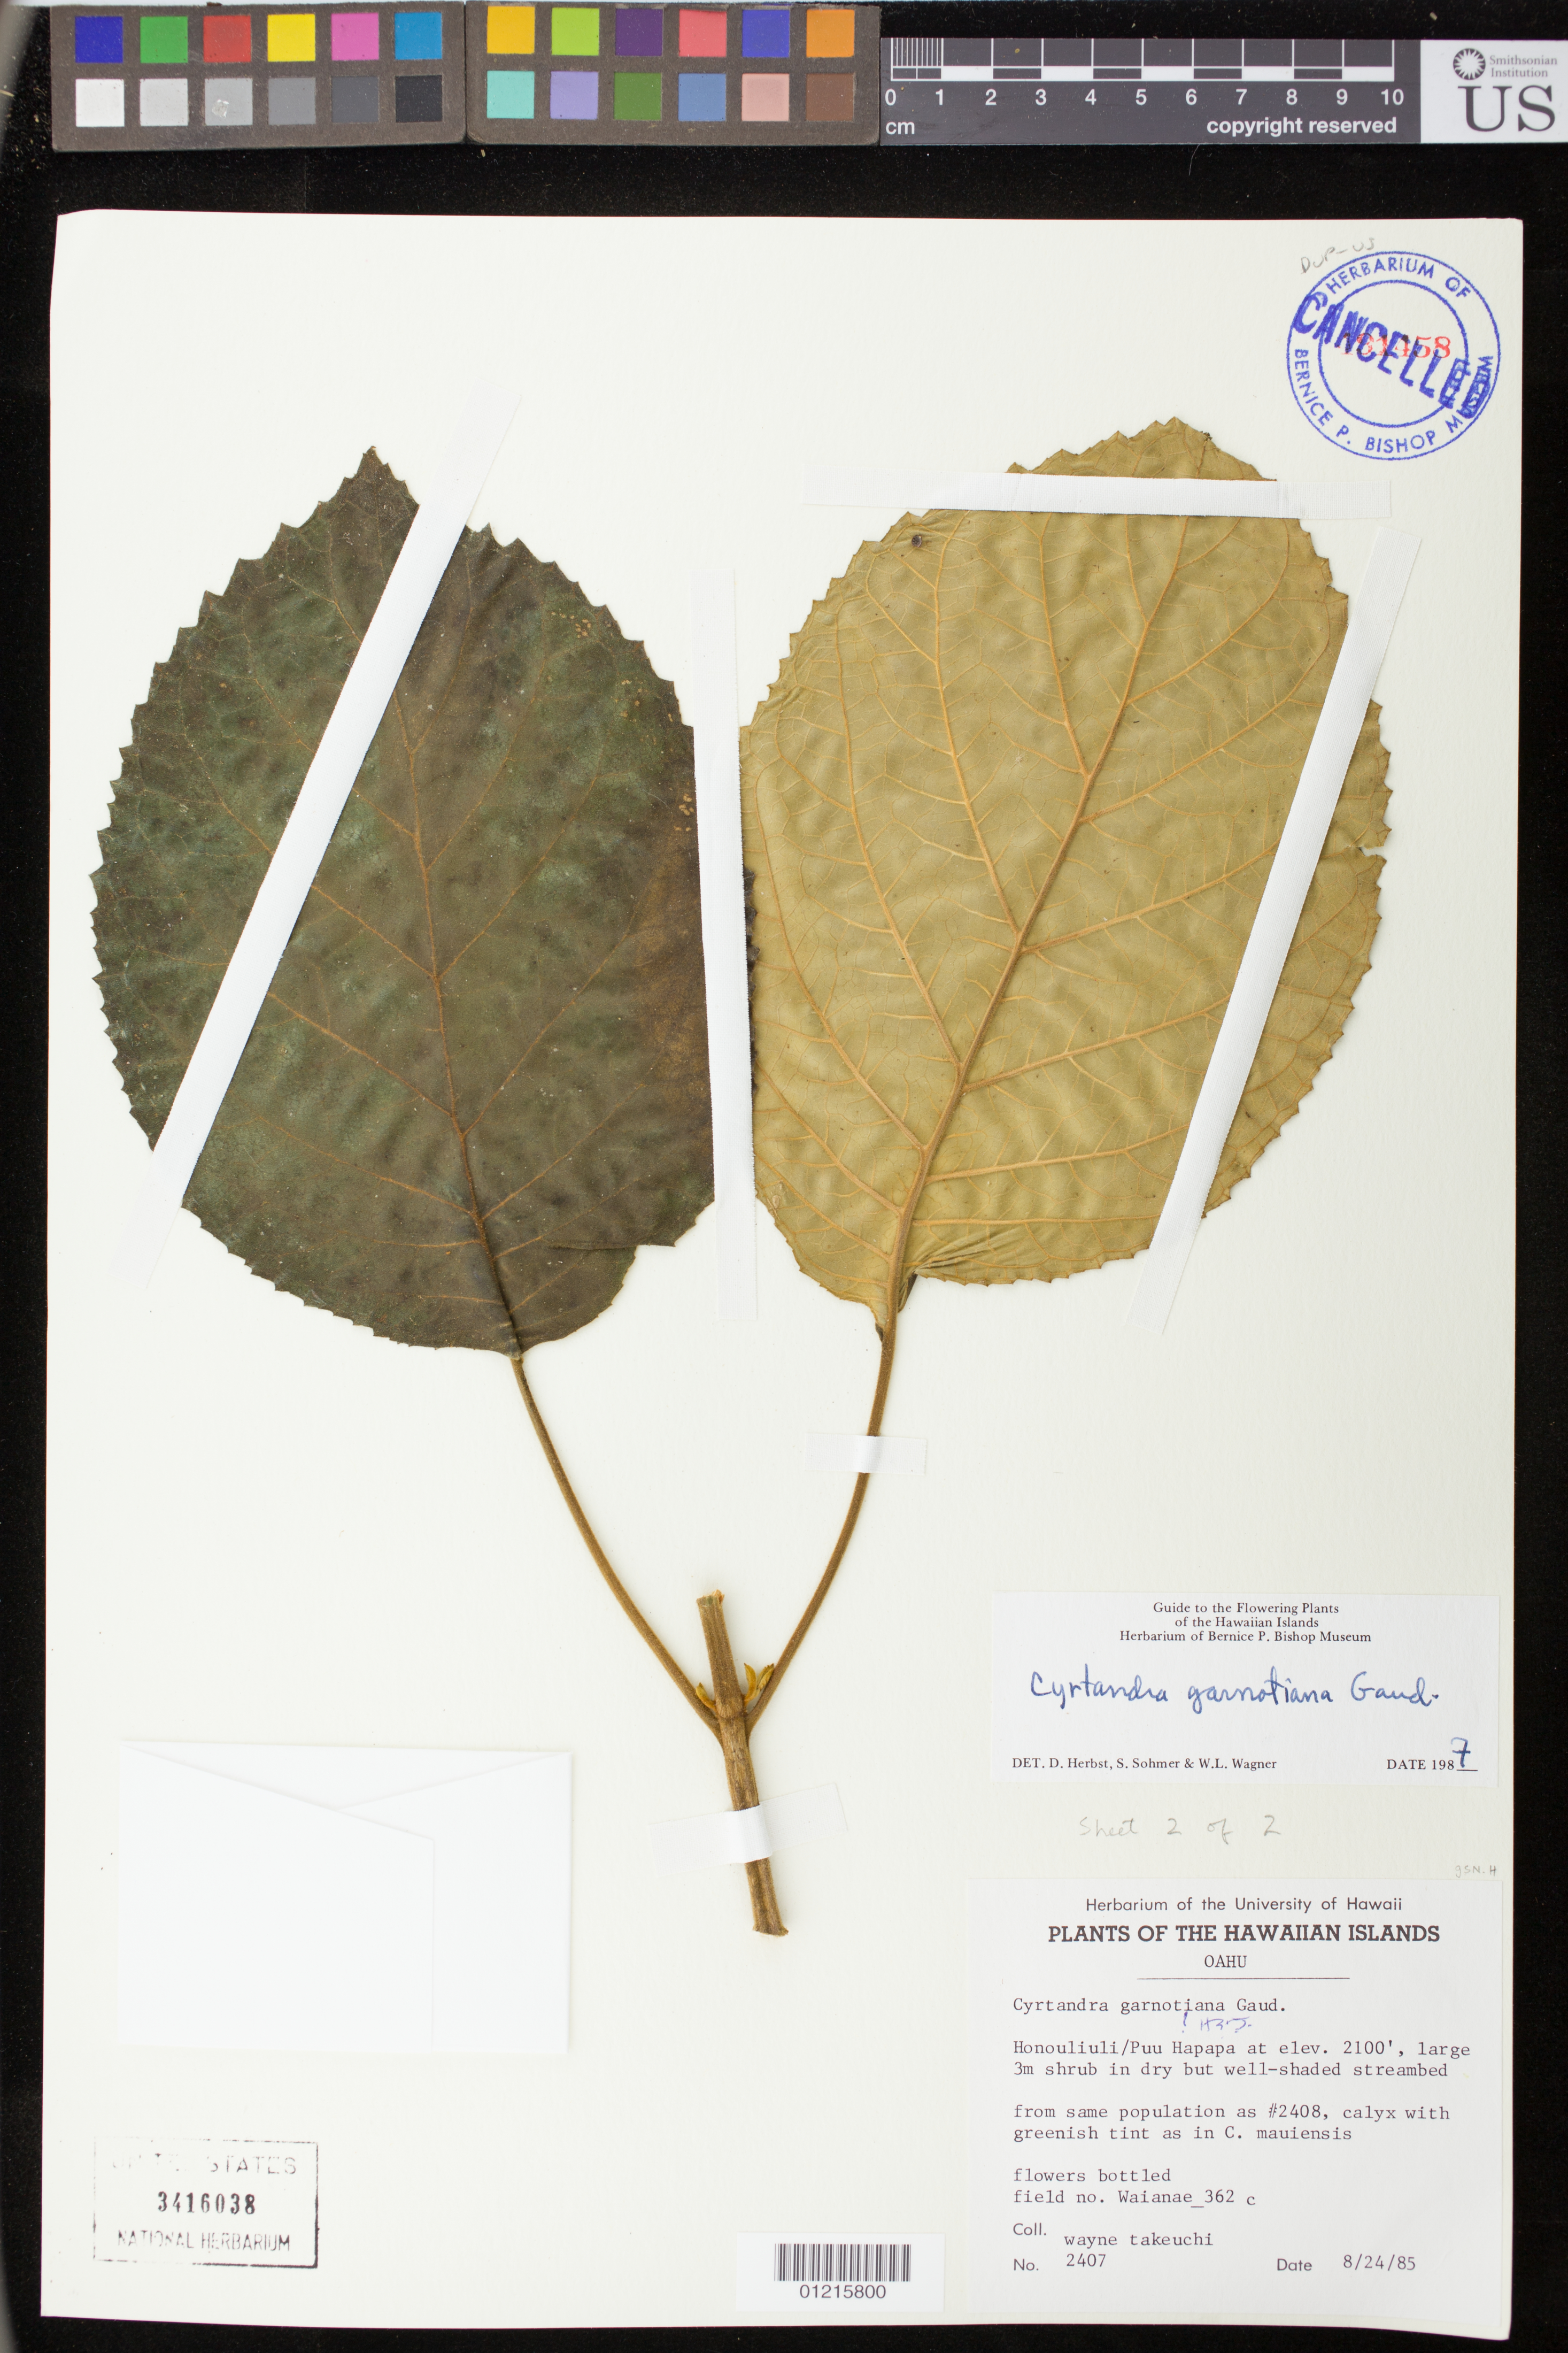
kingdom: Plantae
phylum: Tracheophyta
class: Magnoliopsida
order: Lamiales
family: Gesneriaceae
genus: Cyrtandra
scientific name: Cyrtandra garnotiana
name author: Gaudich.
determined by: Herbst, D. R.; Sohmer, S. H.; Wagner, W. L.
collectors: W. N. Takeuchi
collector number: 2407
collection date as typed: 8/24/85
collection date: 1985-08-24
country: United States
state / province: Hawaii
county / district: Honolulu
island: Oahu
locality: Honouliuli/Puu Hapapa.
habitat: Dry, well-shaded streambed.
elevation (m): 640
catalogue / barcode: US 3416038